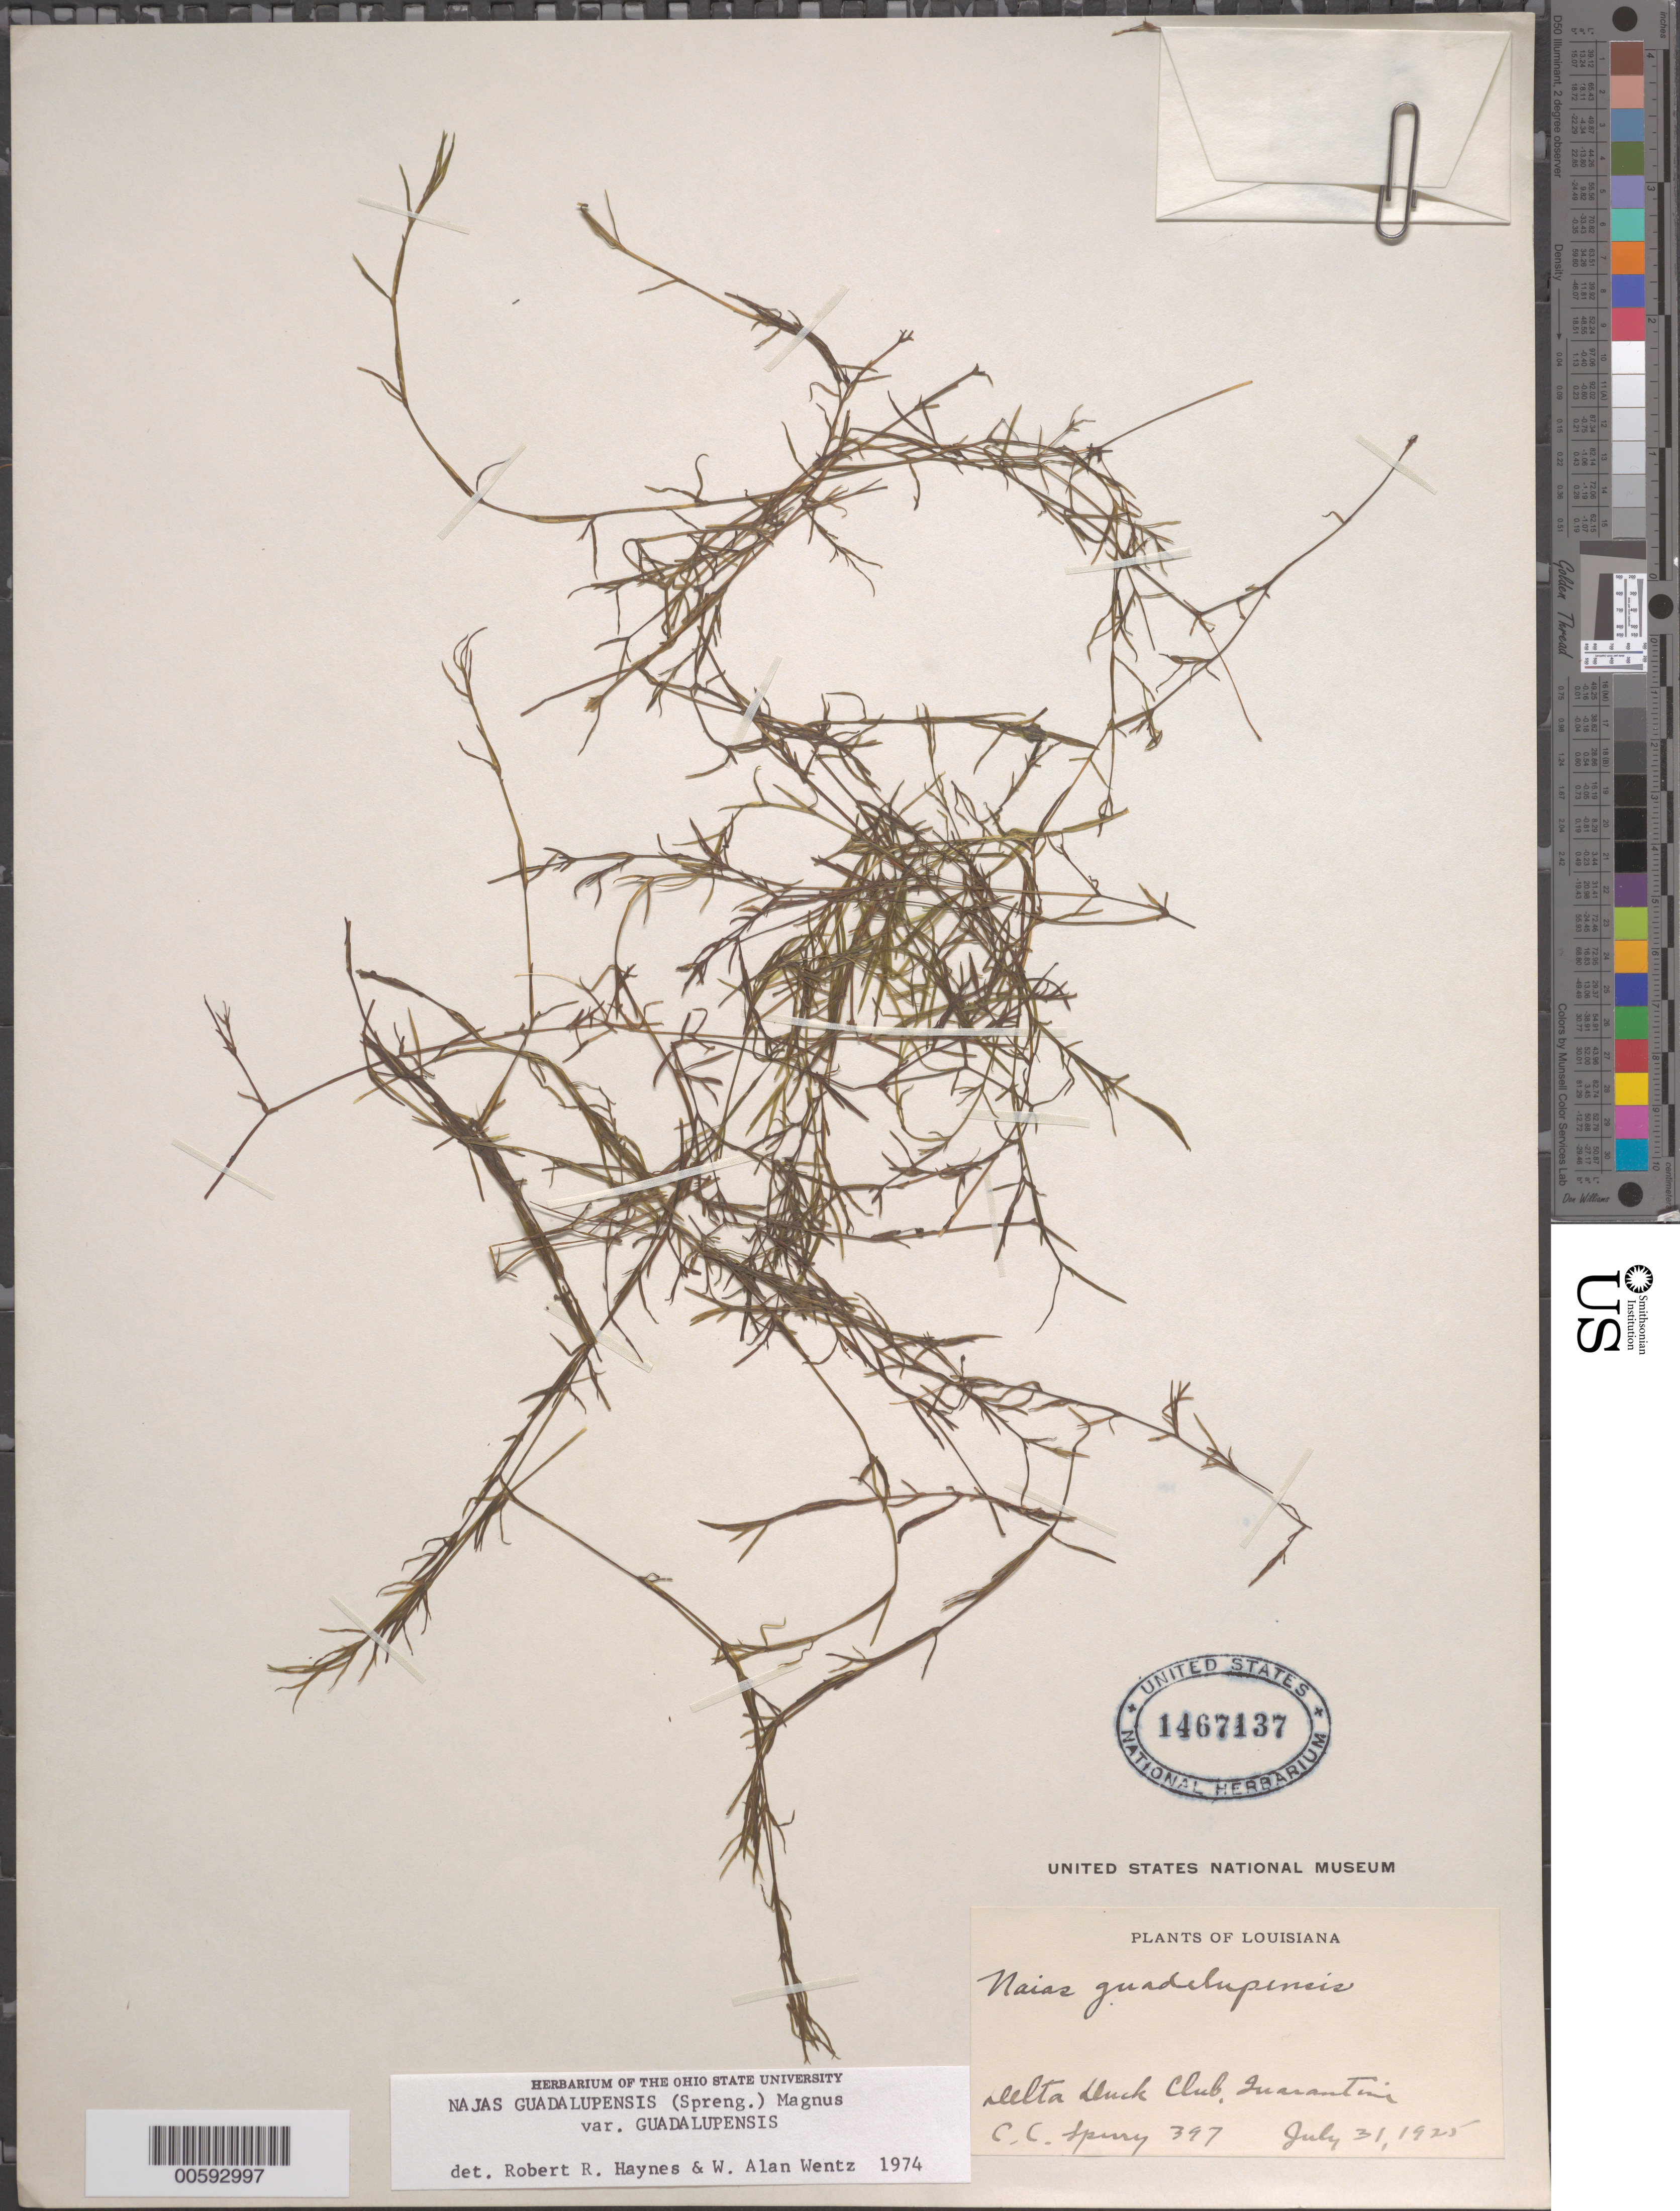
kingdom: Plantae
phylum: Tracheophyta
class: Liliopsida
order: Alismatales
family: Hydrocharitaceae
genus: Najas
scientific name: Najas guadalupensis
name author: (Spreng.) Magnus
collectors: C. C. Sperry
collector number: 397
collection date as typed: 31 Jul 1925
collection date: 1925-07-31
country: United States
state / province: Louisiana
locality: Delta Duck Club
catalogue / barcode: US 1467137